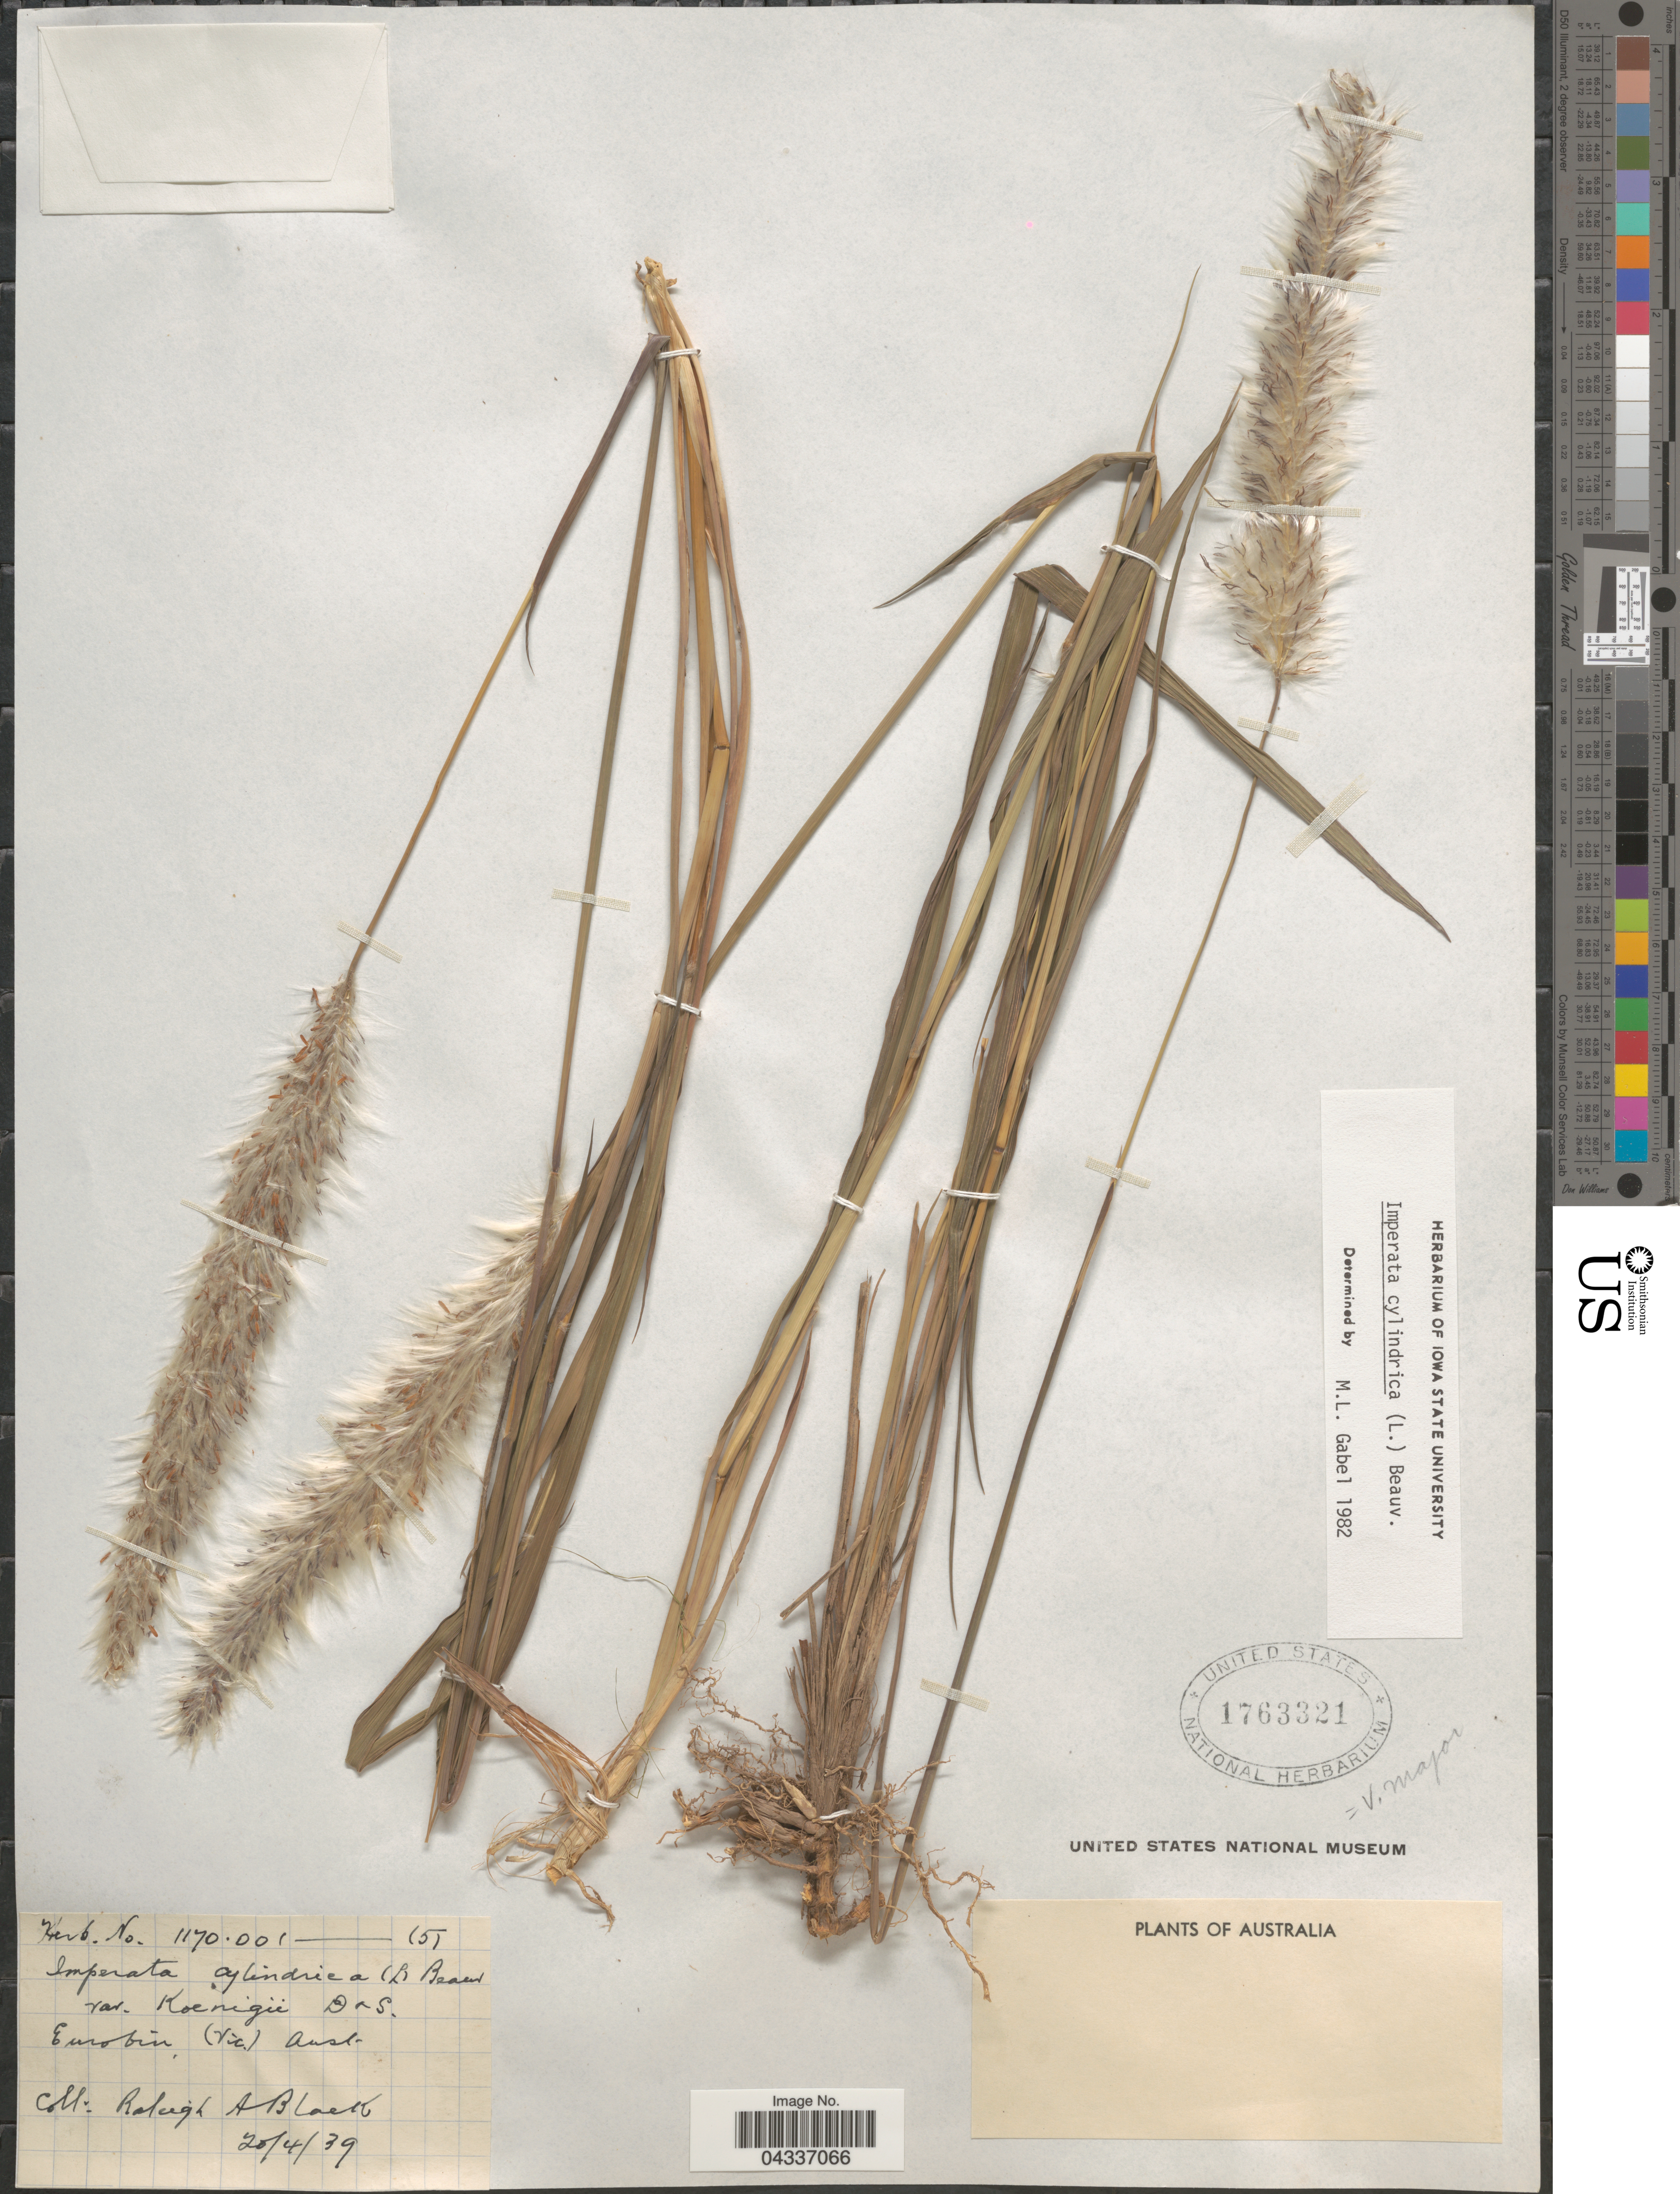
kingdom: Plantae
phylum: Tracheophyta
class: Liliopsida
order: Poales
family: Poaceae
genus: Imperata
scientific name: Imperata cylindrica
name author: (L.) P. Beauv.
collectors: R. A. Black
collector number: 1170001-(5)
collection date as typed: Transcribed d/m/y: 20/4/39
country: Australia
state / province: Victoria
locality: Eurobin (Vic.).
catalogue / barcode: US 1763321